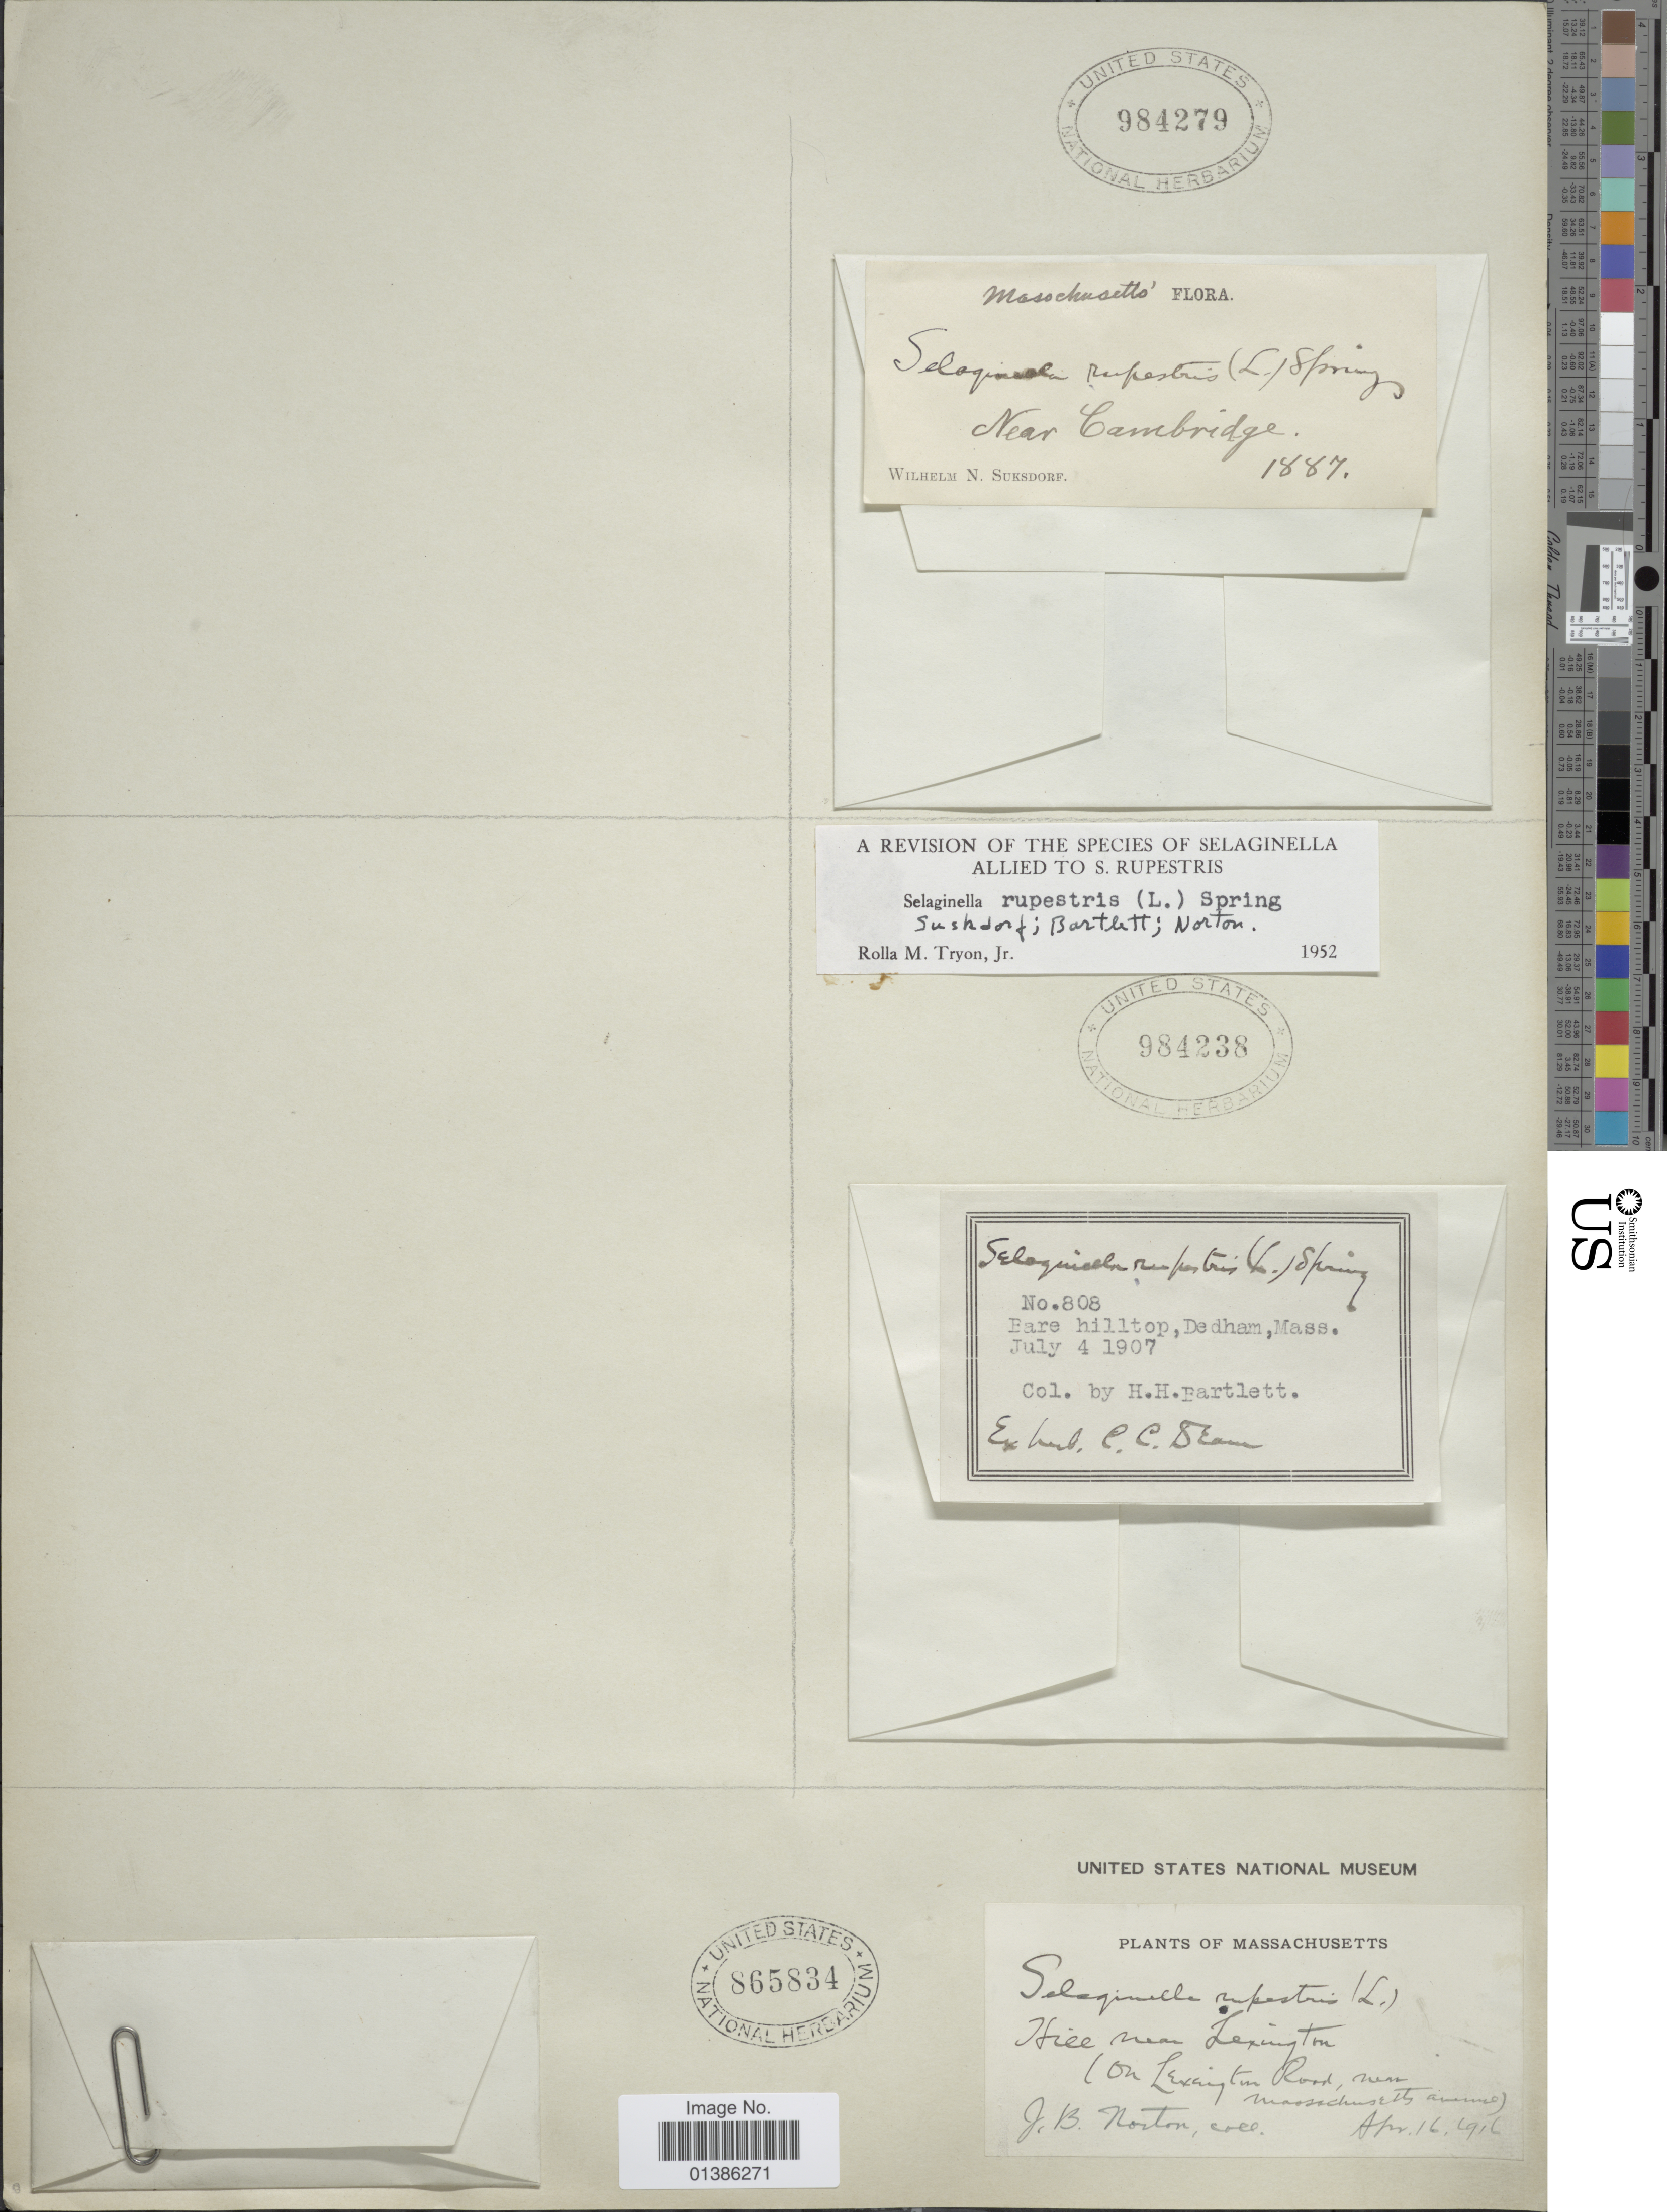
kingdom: Plantae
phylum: Tracheophyta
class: Lycopodiopsida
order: Selaginellales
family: Selaginellaceae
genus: Selaginella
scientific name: Selaginella rupestris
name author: (L.) Spring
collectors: J. B. Norton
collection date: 1916-04-16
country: United States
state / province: Massachusetts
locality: Hill near Lexington (on Lexington Road, near Massachusetts avenue).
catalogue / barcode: US 865834